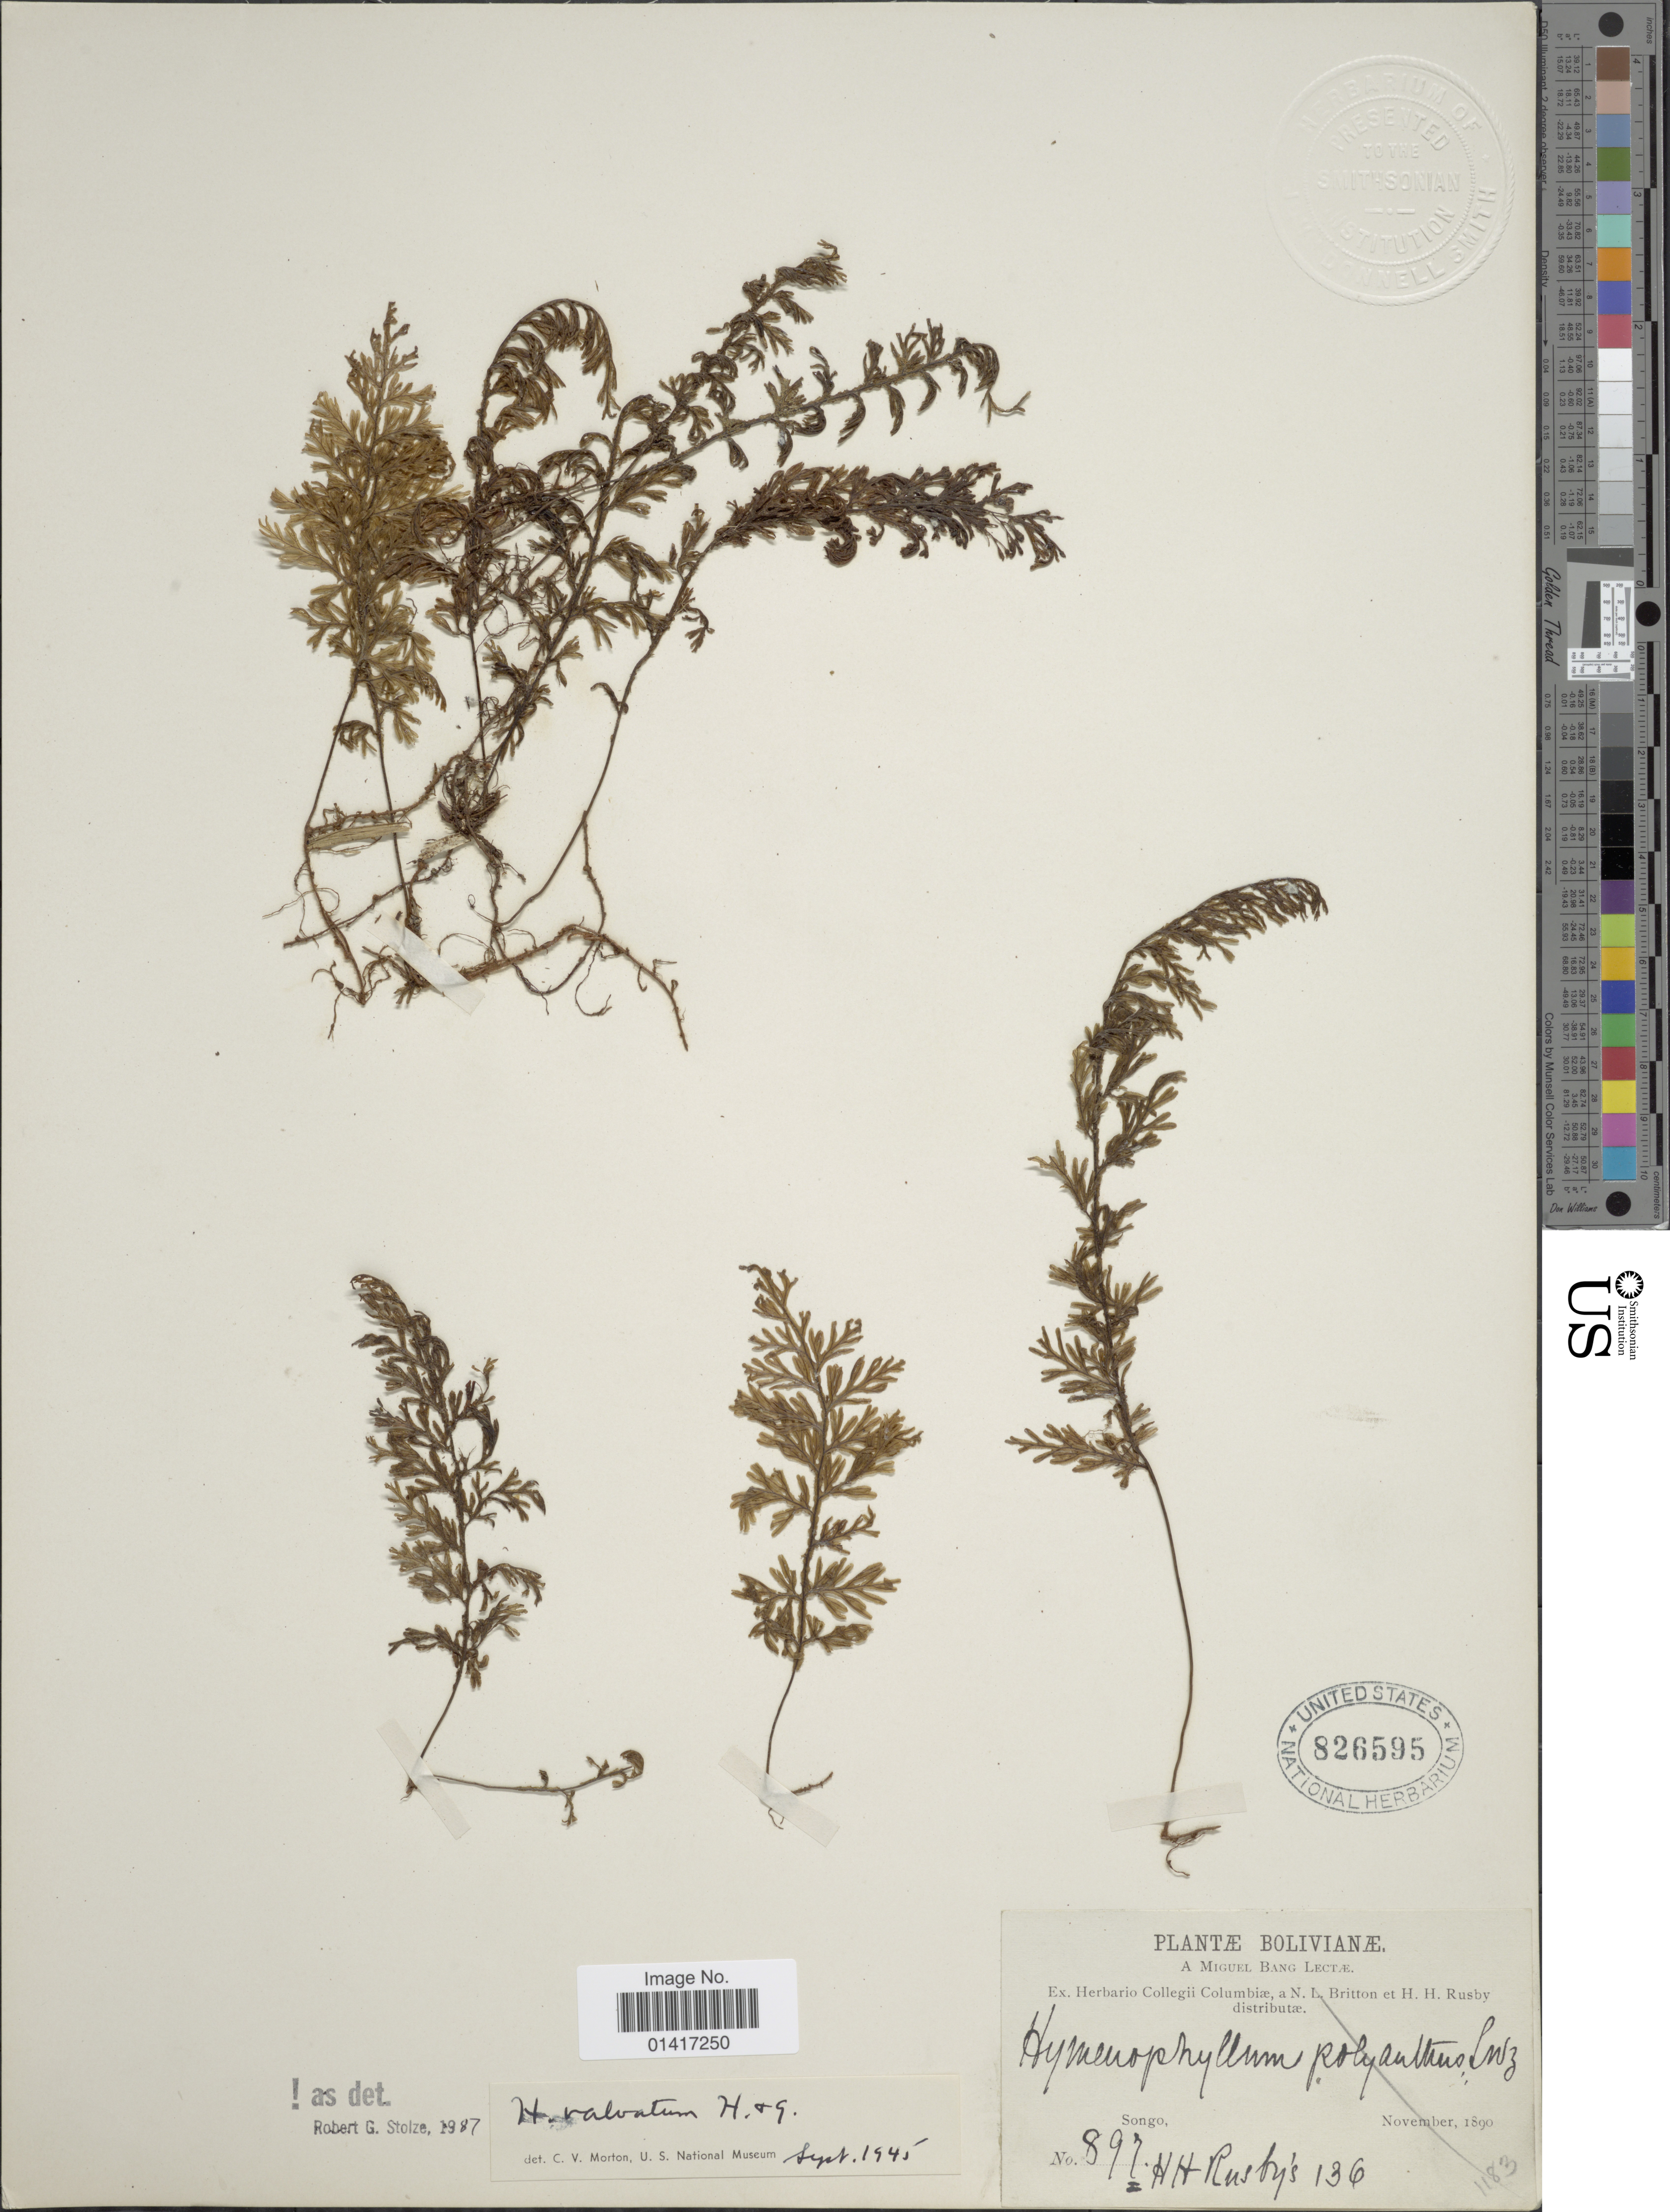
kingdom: Plantae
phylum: Tracheophyta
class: Polypodiopsida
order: Hymenophyllales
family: Hymenophyllaceae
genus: Hymenophyllum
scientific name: Hymenophyllum valvatum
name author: Hook. & Grev.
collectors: H. H. Rusby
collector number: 136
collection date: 1890-11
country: Bolivia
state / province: La Paz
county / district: Murillo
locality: Songo = Zongo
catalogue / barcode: US 8296595